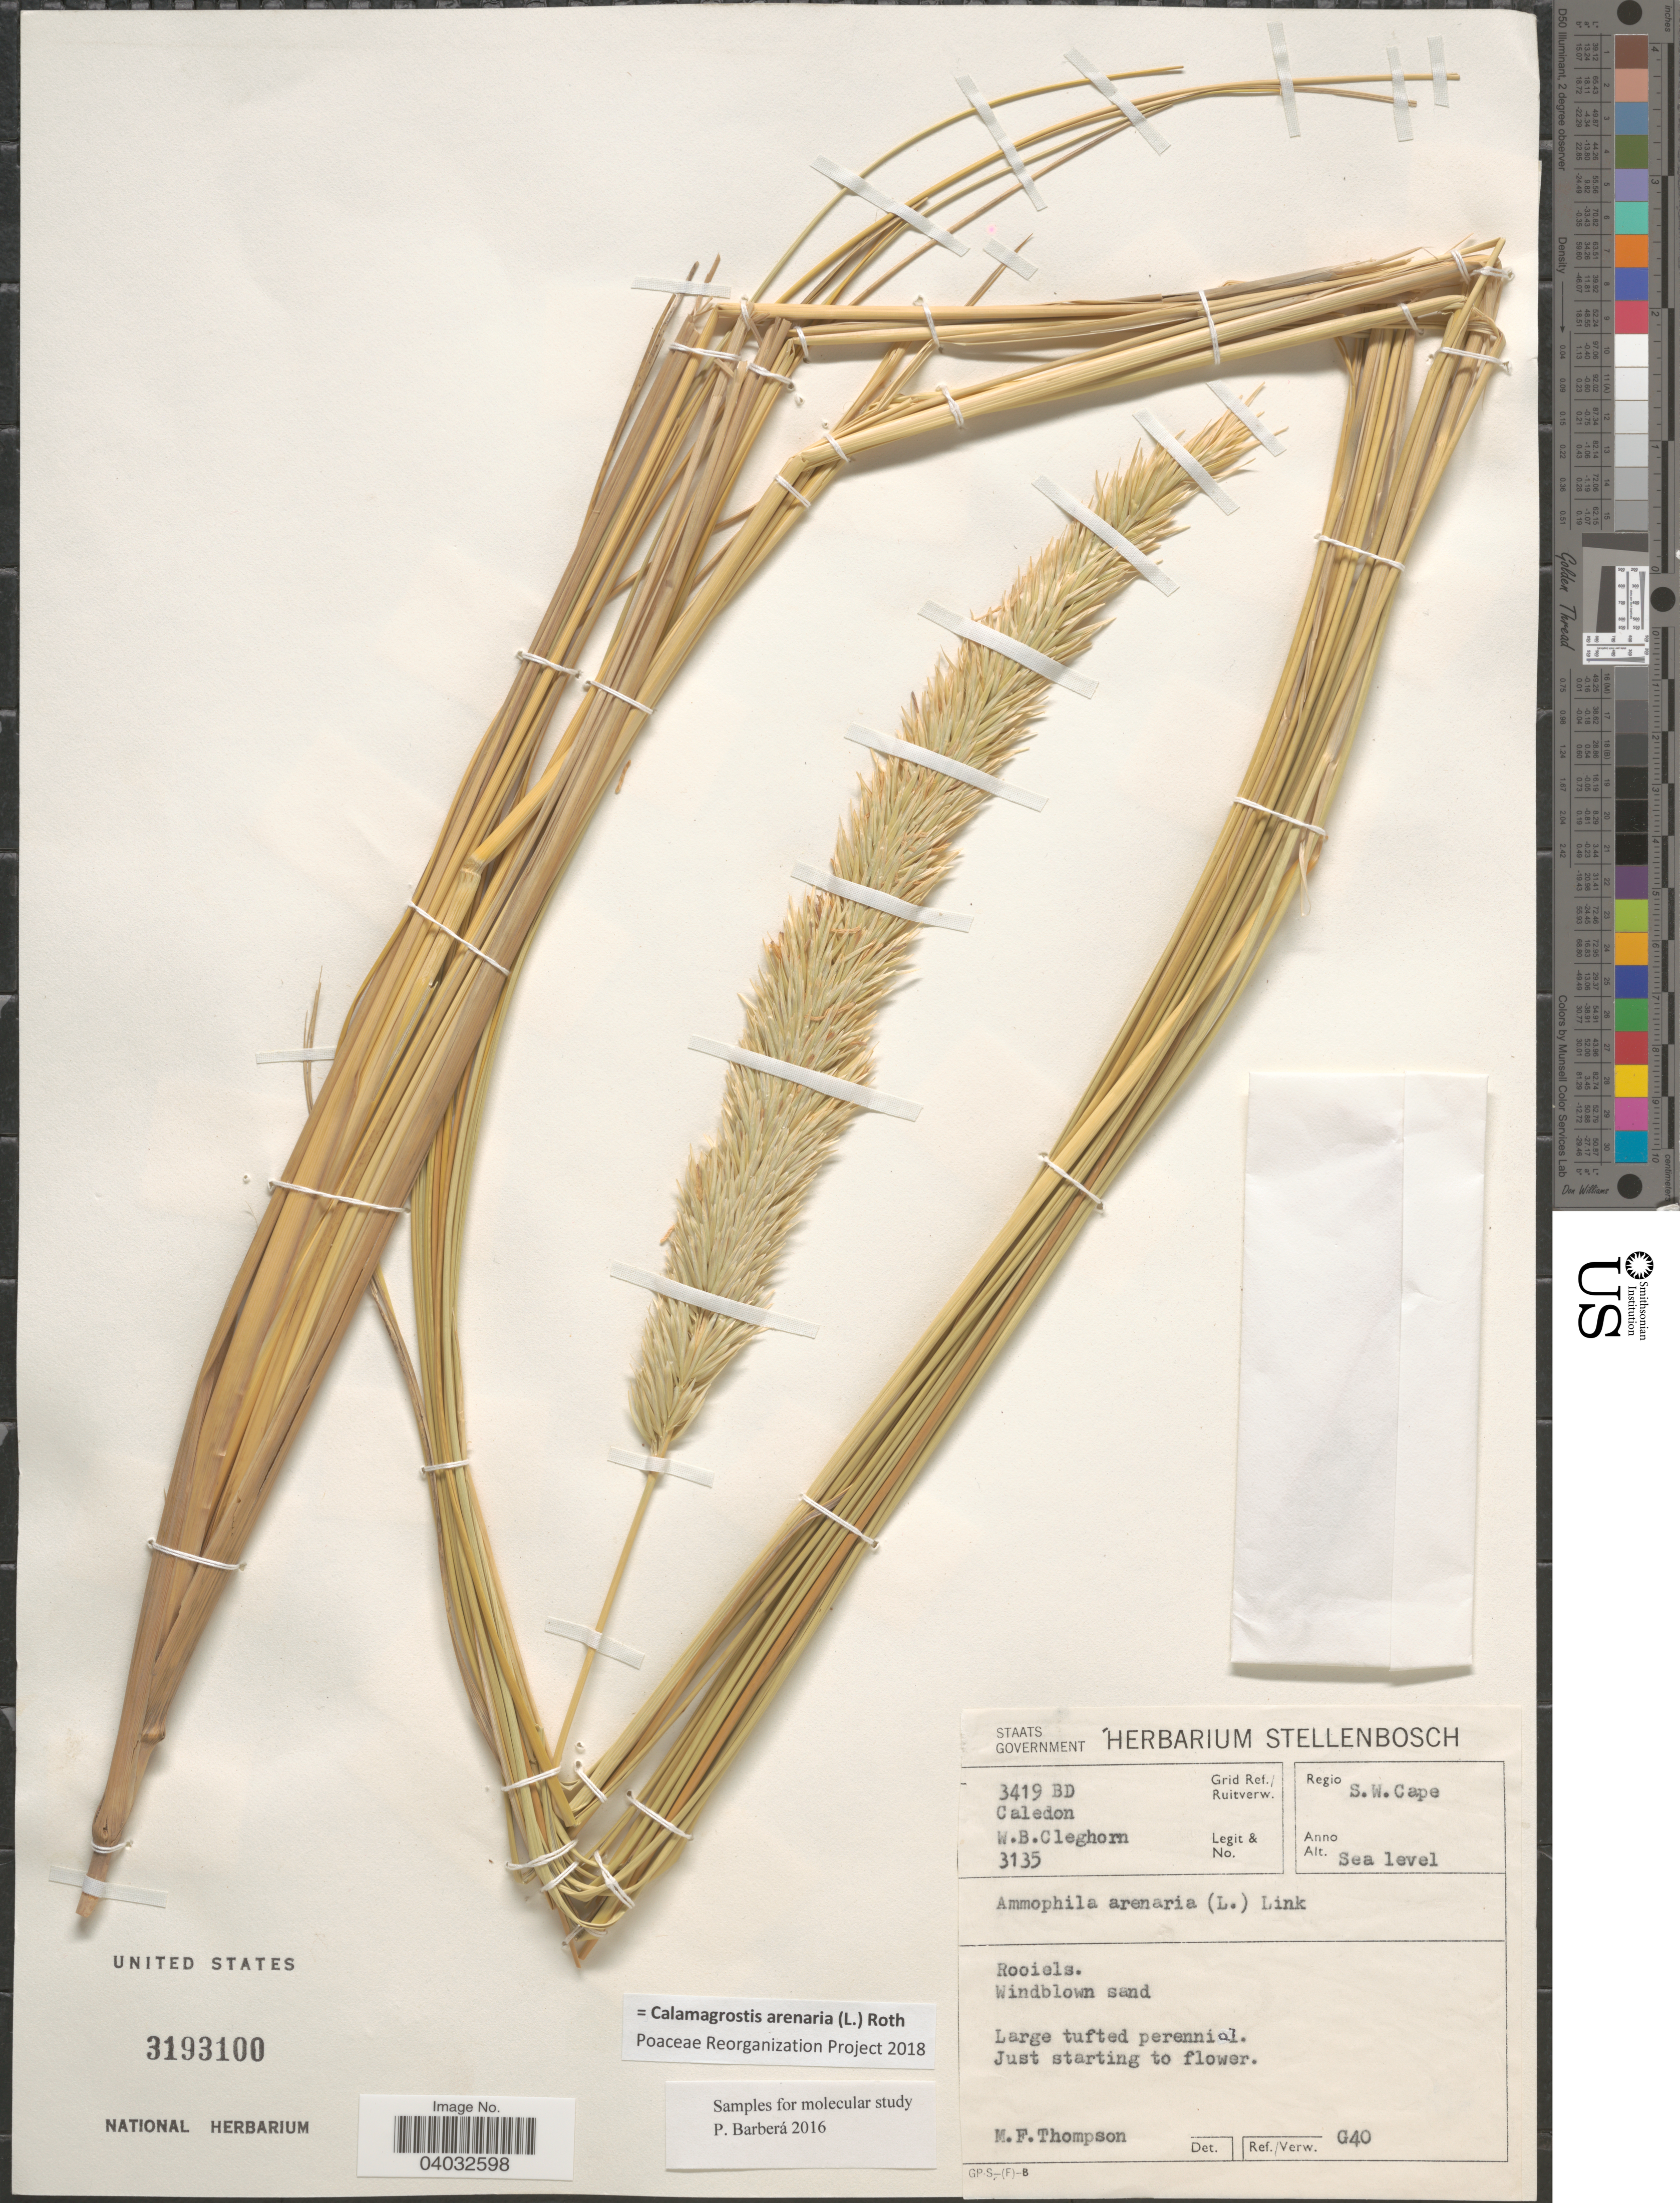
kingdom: Plantae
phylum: Tracheophyta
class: Liliopsida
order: Poales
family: Poaceae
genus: Calamagrostis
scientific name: Calamagrostis arenaria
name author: (L.) Roth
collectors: W. Cleghorn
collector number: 3135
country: South Africa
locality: Grid Ref./ Ruitverw. 3419 BD Caledon. Regio S. W. Cape. Rooiels. Windblown sand.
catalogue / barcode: US 3193100